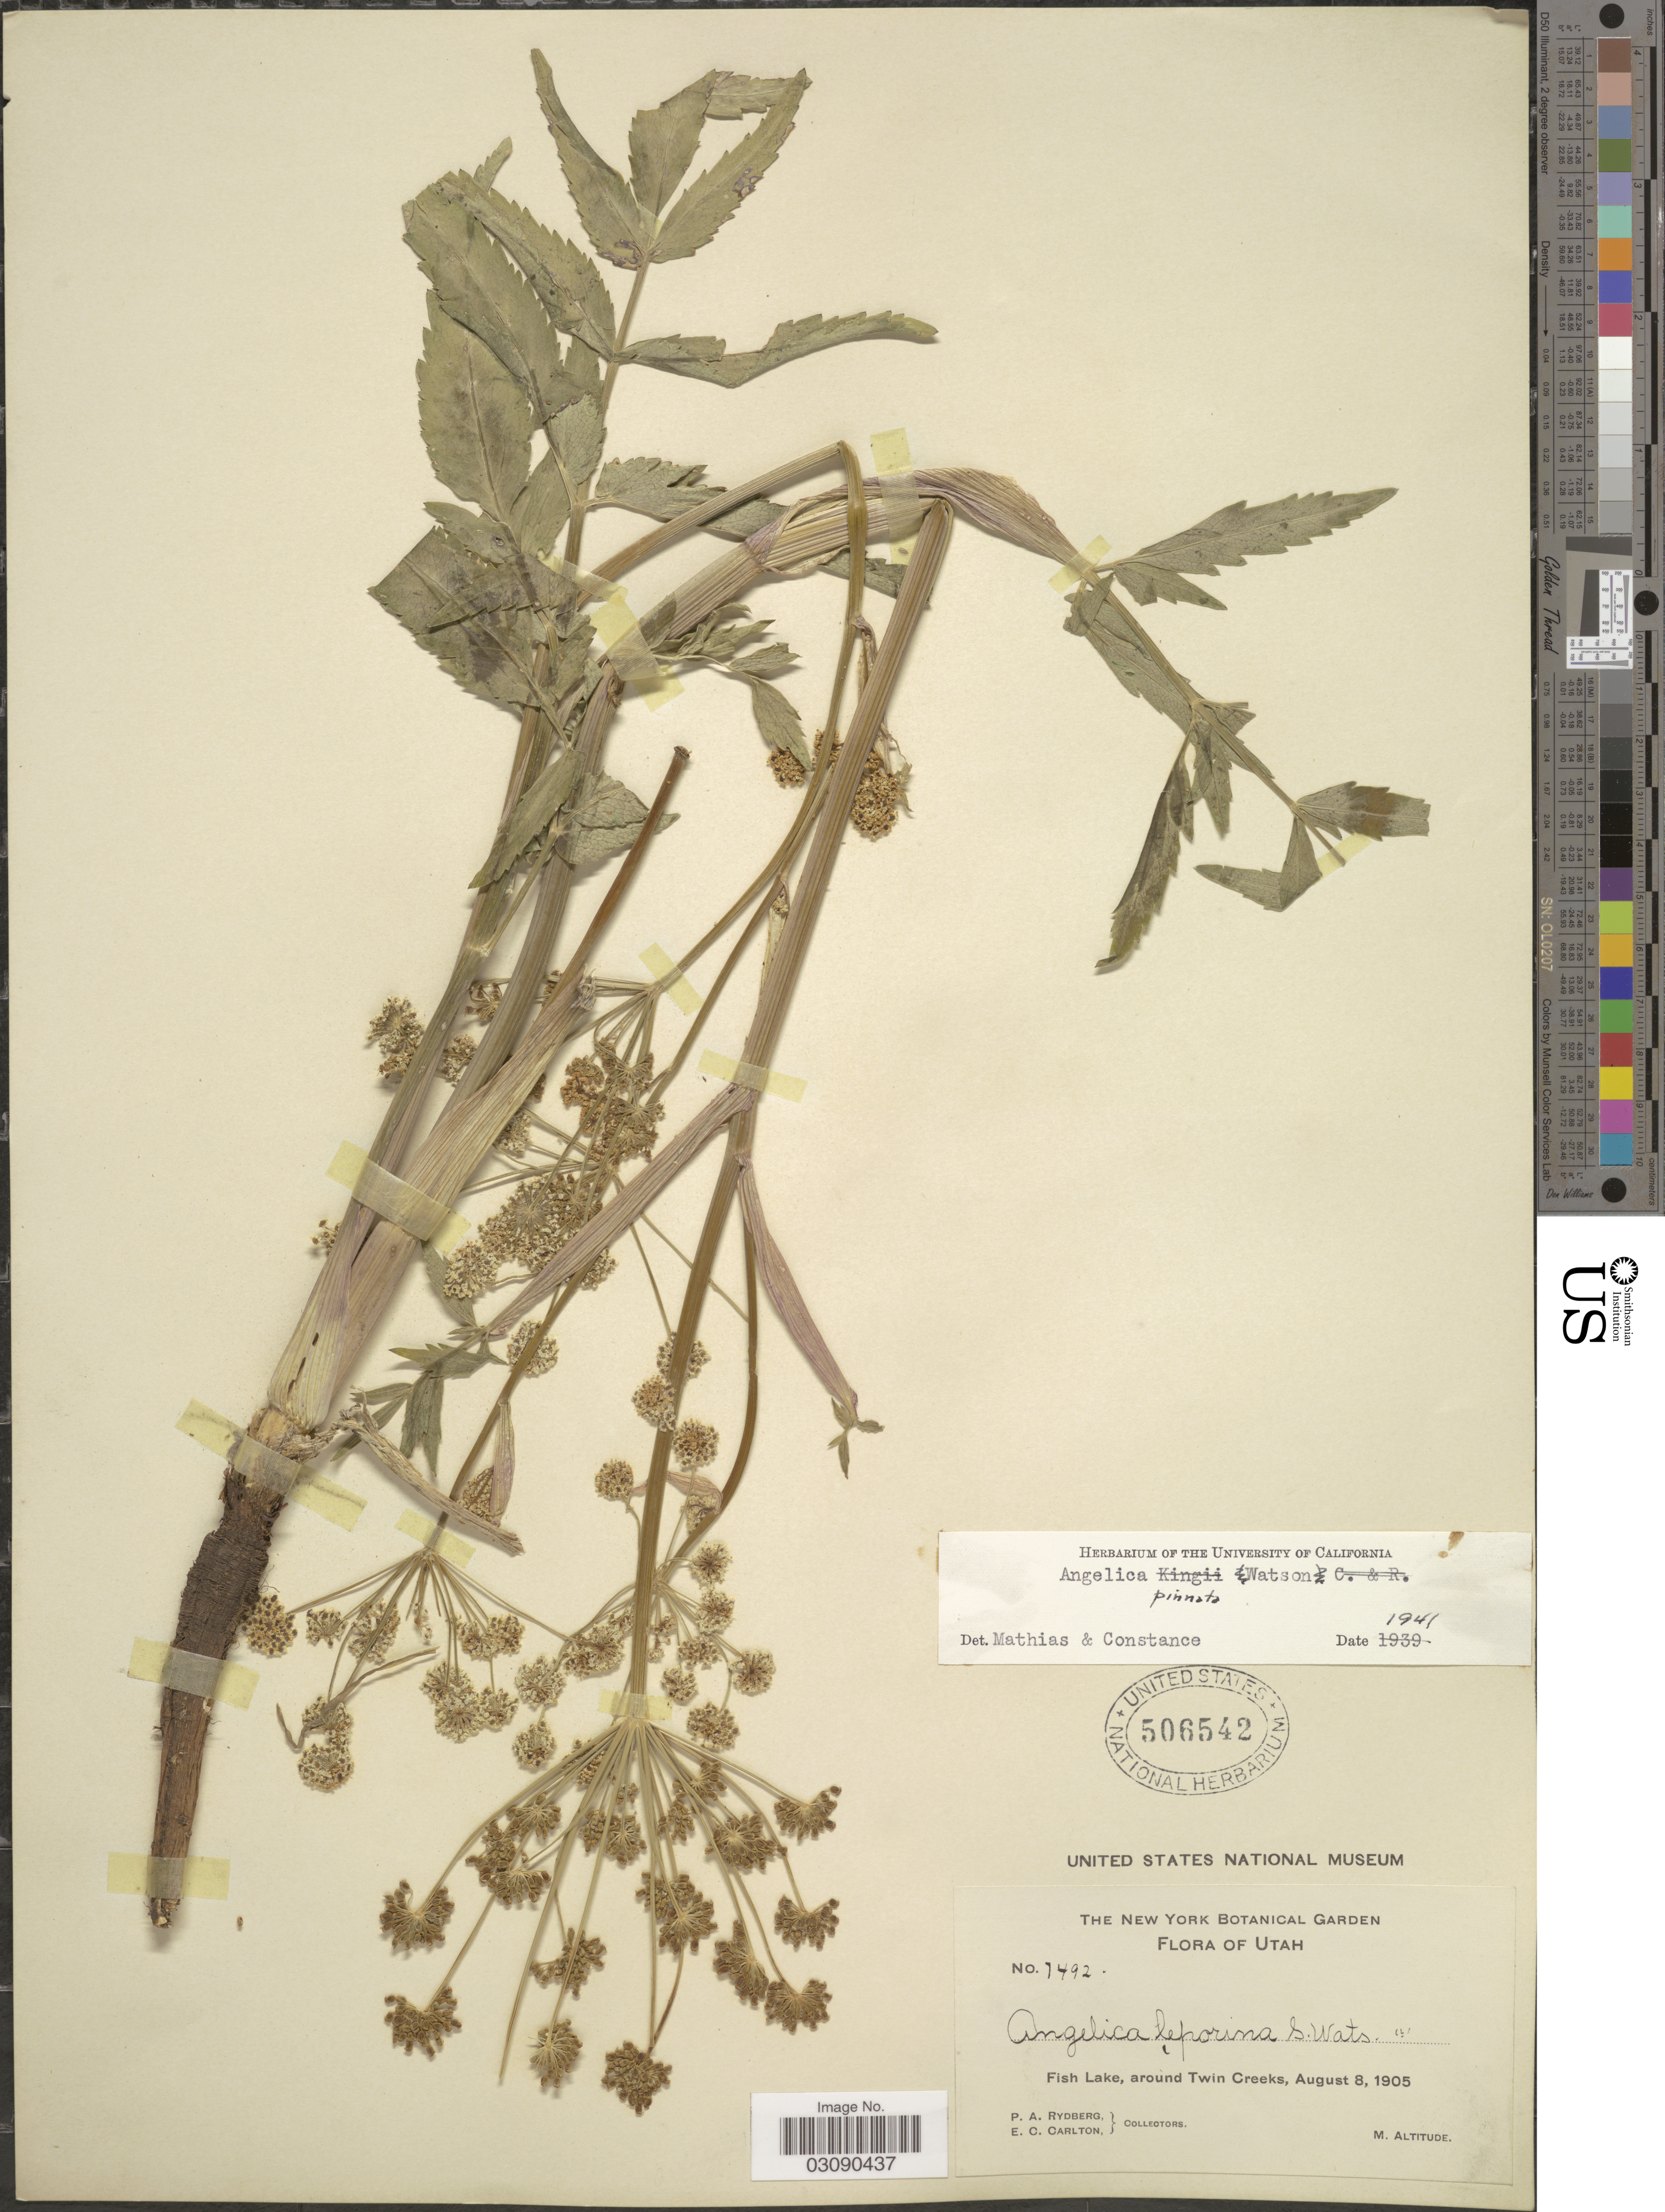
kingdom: Plantae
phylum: Tracheophyta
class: Magnoliopsida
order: Apiales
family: Apiaceae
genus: Angelica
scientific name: Angelica pinnata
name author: S. Watson in C. King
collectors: P. A. Rydberg & E. Carlton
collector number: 1492*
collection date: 1905-08-08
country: United States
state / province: Utah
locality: Fish Lake, around Twin Creek.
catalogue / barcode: US 506542